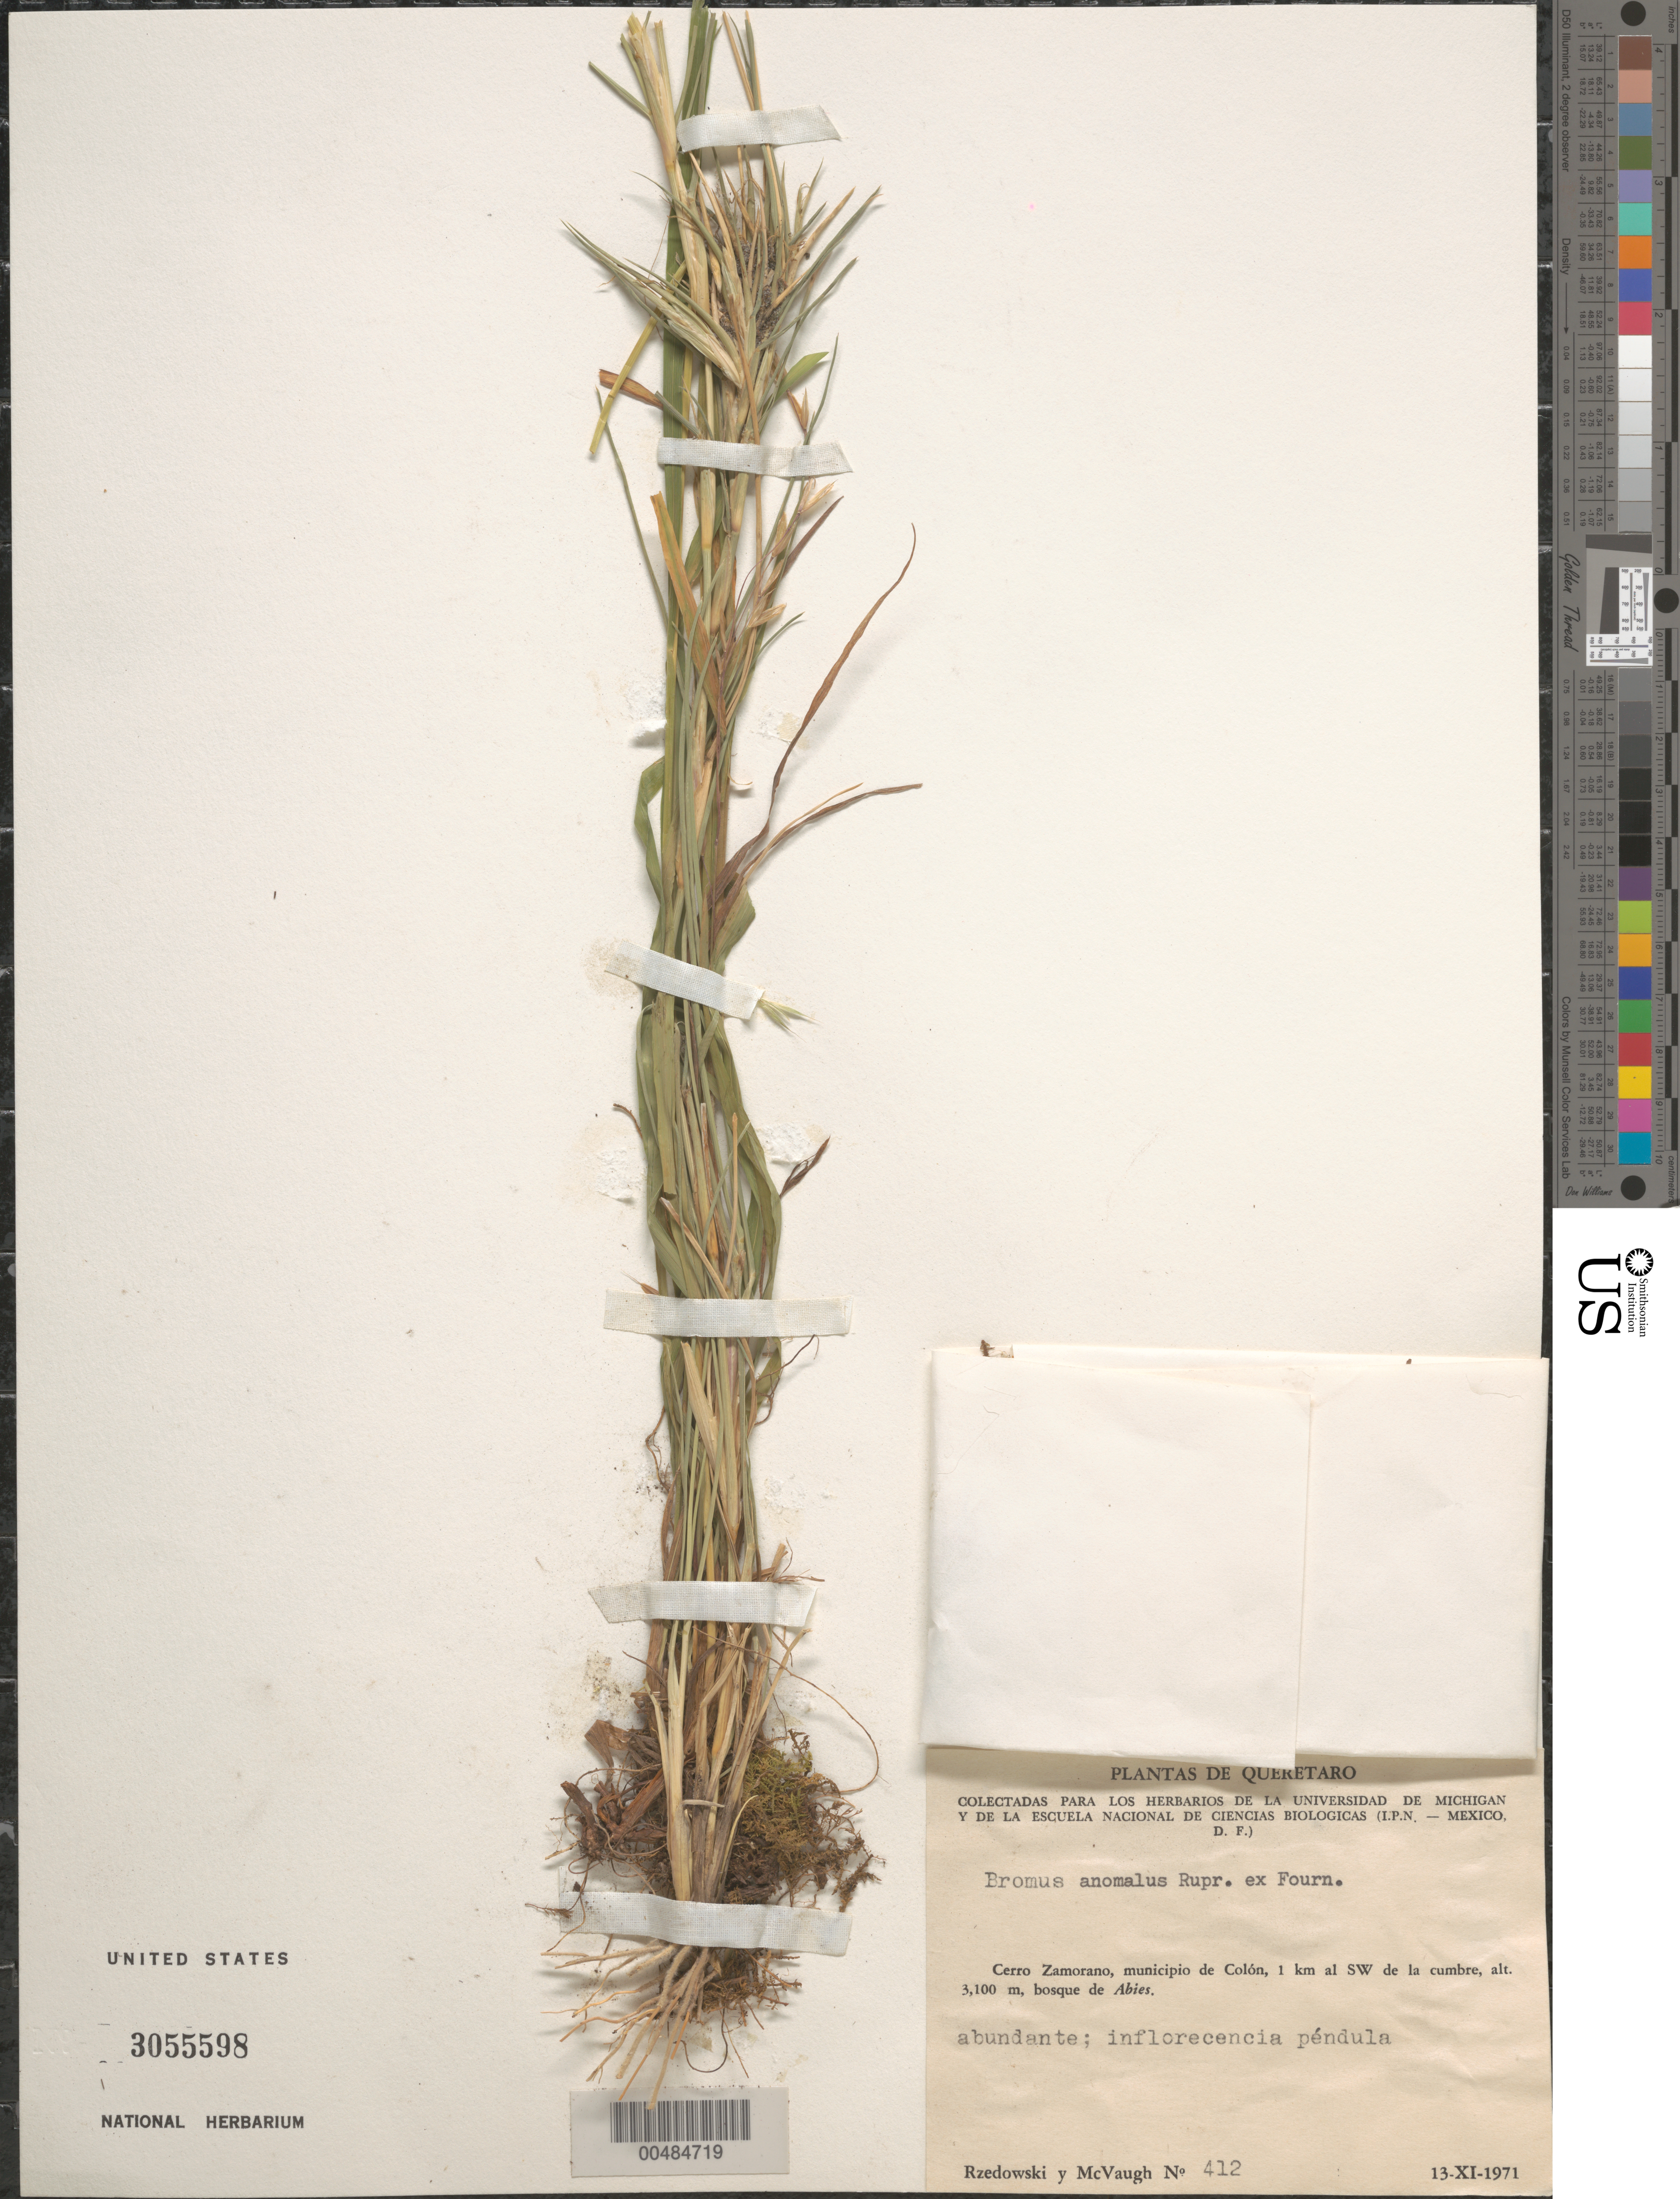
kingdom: Plantae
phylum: Tracheophyta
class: Liliopsida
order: Poales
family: Poaceae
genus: Bromus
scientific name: Bromus anomalus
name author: Rupr. ex E. Fourn.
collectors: J. Rzedowski & R. McVaugh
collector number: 412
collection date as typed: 13 Nov 1971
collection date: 1971-11-13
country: Mexico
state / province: Querétaro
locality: Cerro Zamorano, municipio de Col¢n, 1 km al SW de la cumbre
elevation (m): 3100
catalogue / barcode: US 3055598